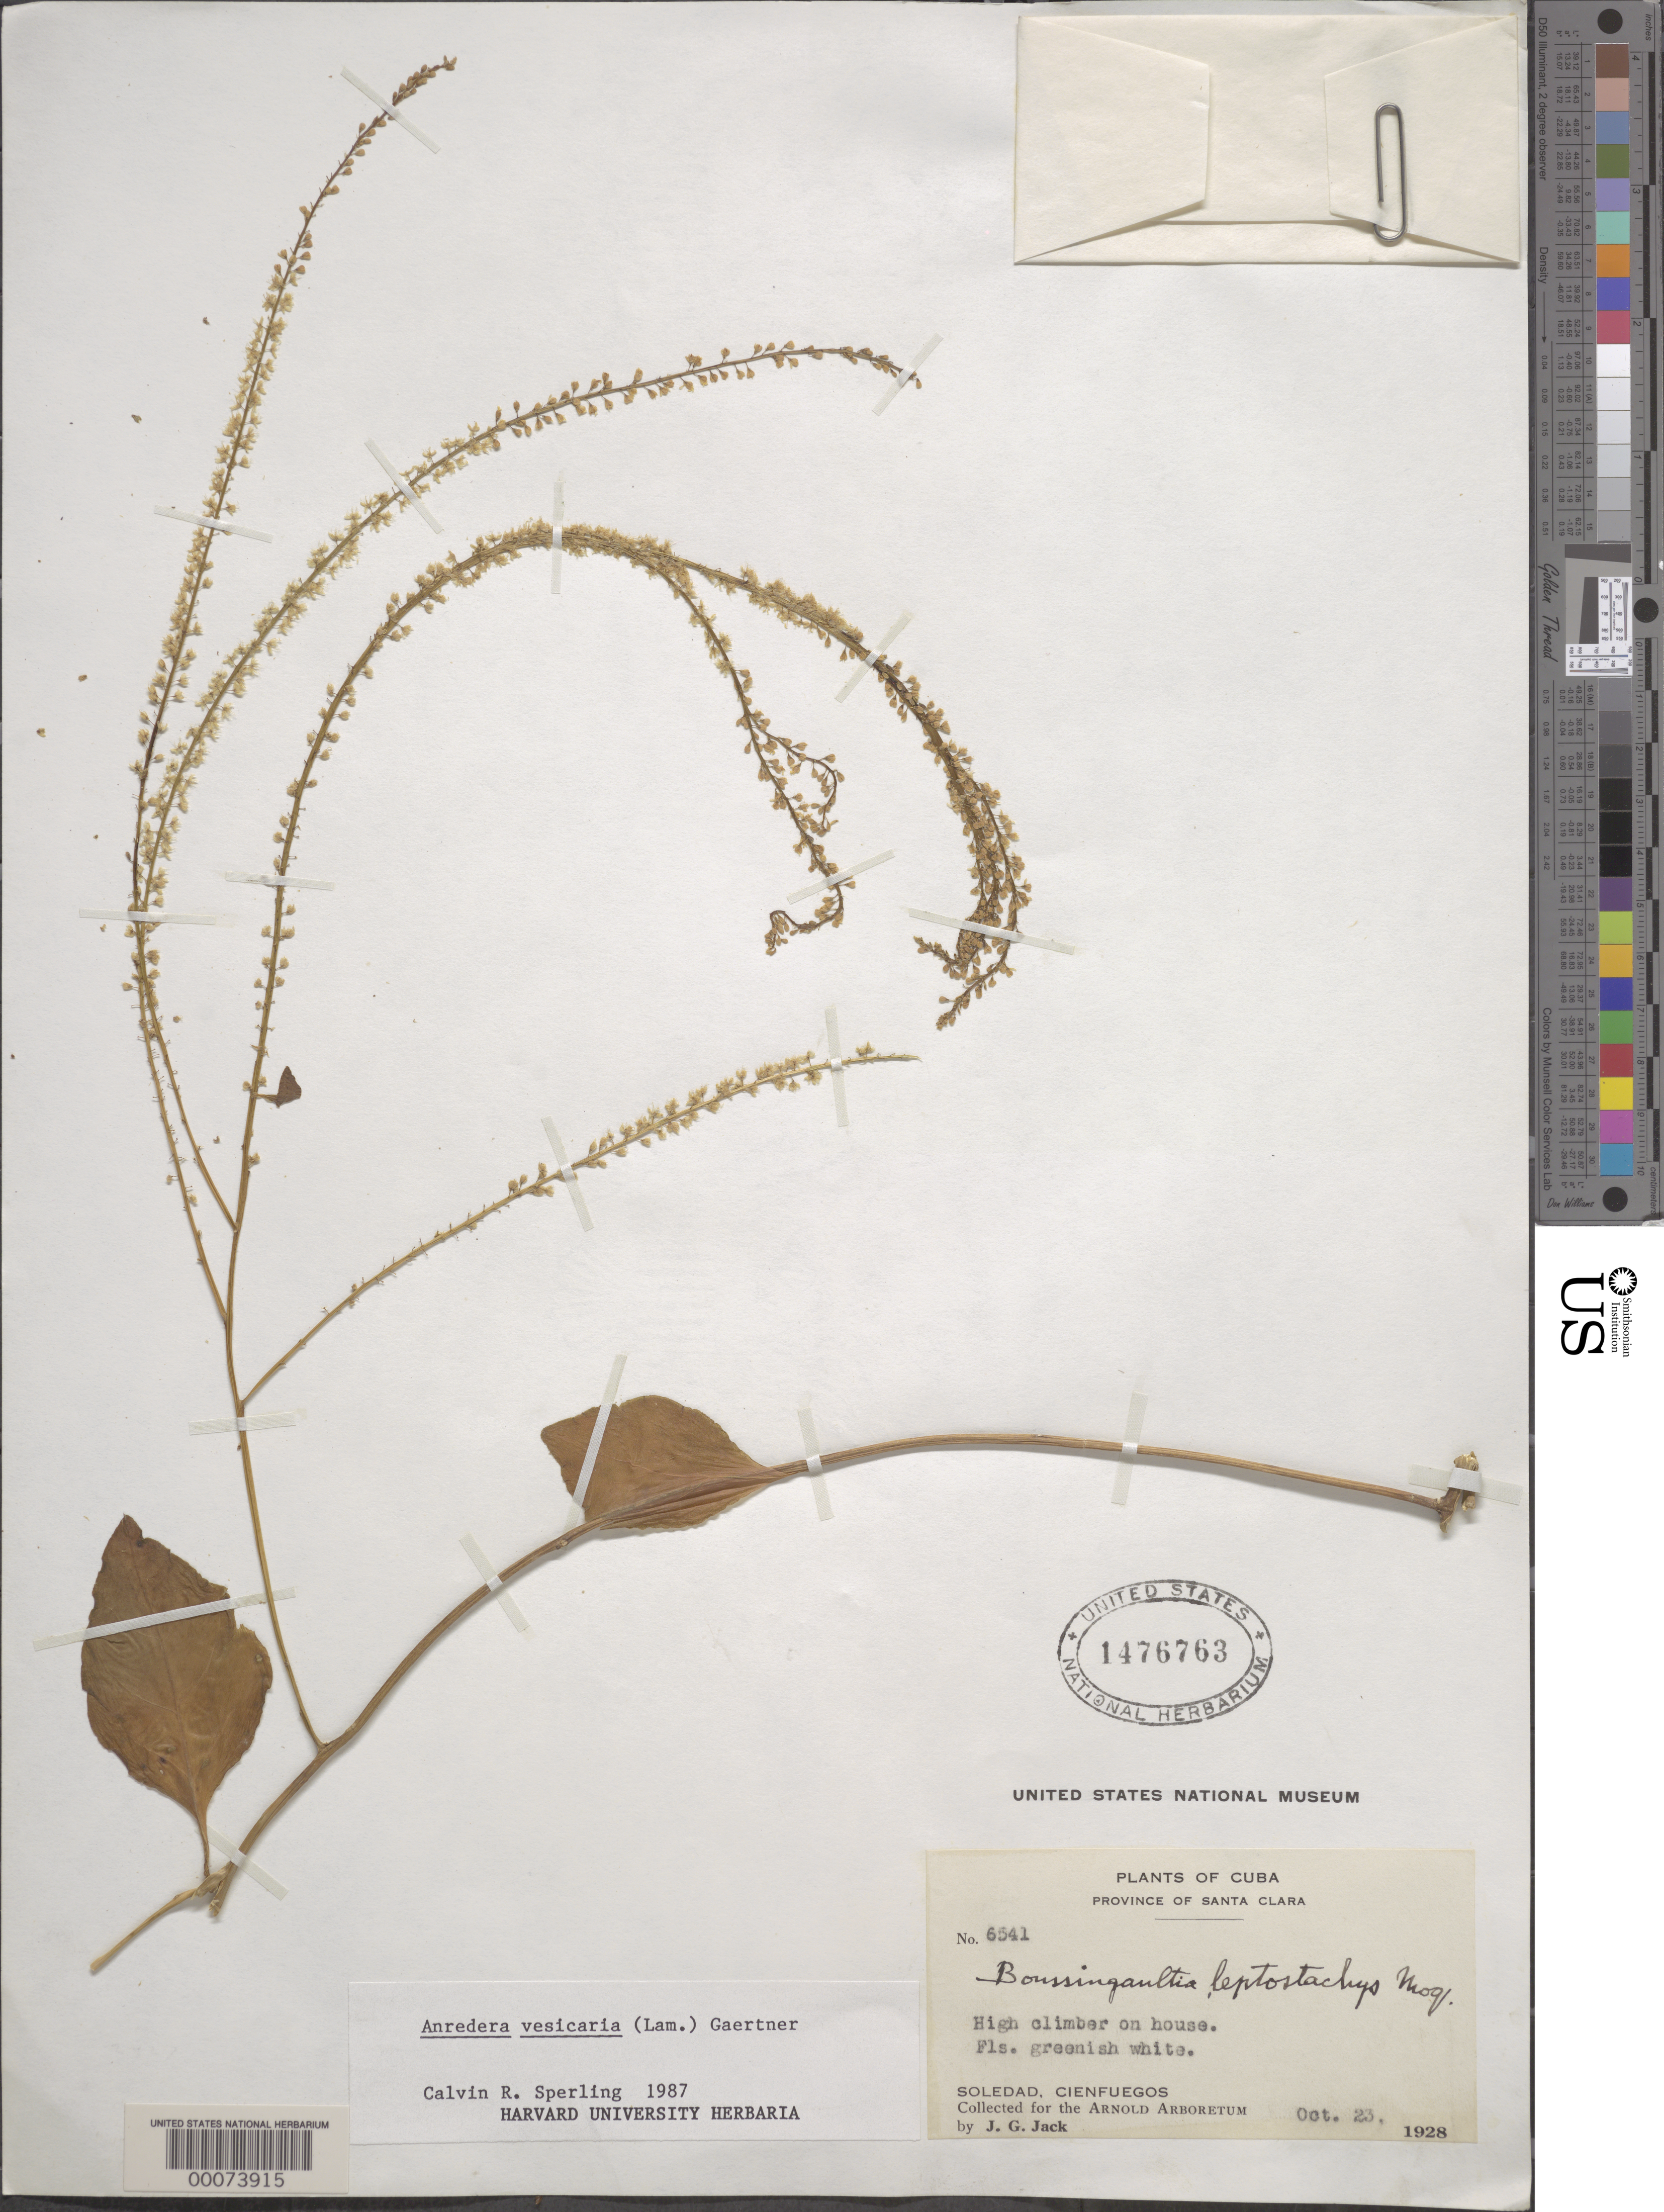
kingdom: Plantae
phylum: Tracheophyta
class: Magnoliopsida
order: Caryophyllales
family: Basellaceae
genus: Anredera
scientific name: Anredera vesicaria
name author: (Lam.) C.F. Gaertn.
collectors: J. G. Jack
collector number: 6541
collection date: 1928-10-23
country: Cuba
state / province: Las Villas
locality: Province of Santa Clara. Soledad, Cienfuegos.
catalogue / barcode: US 1476763